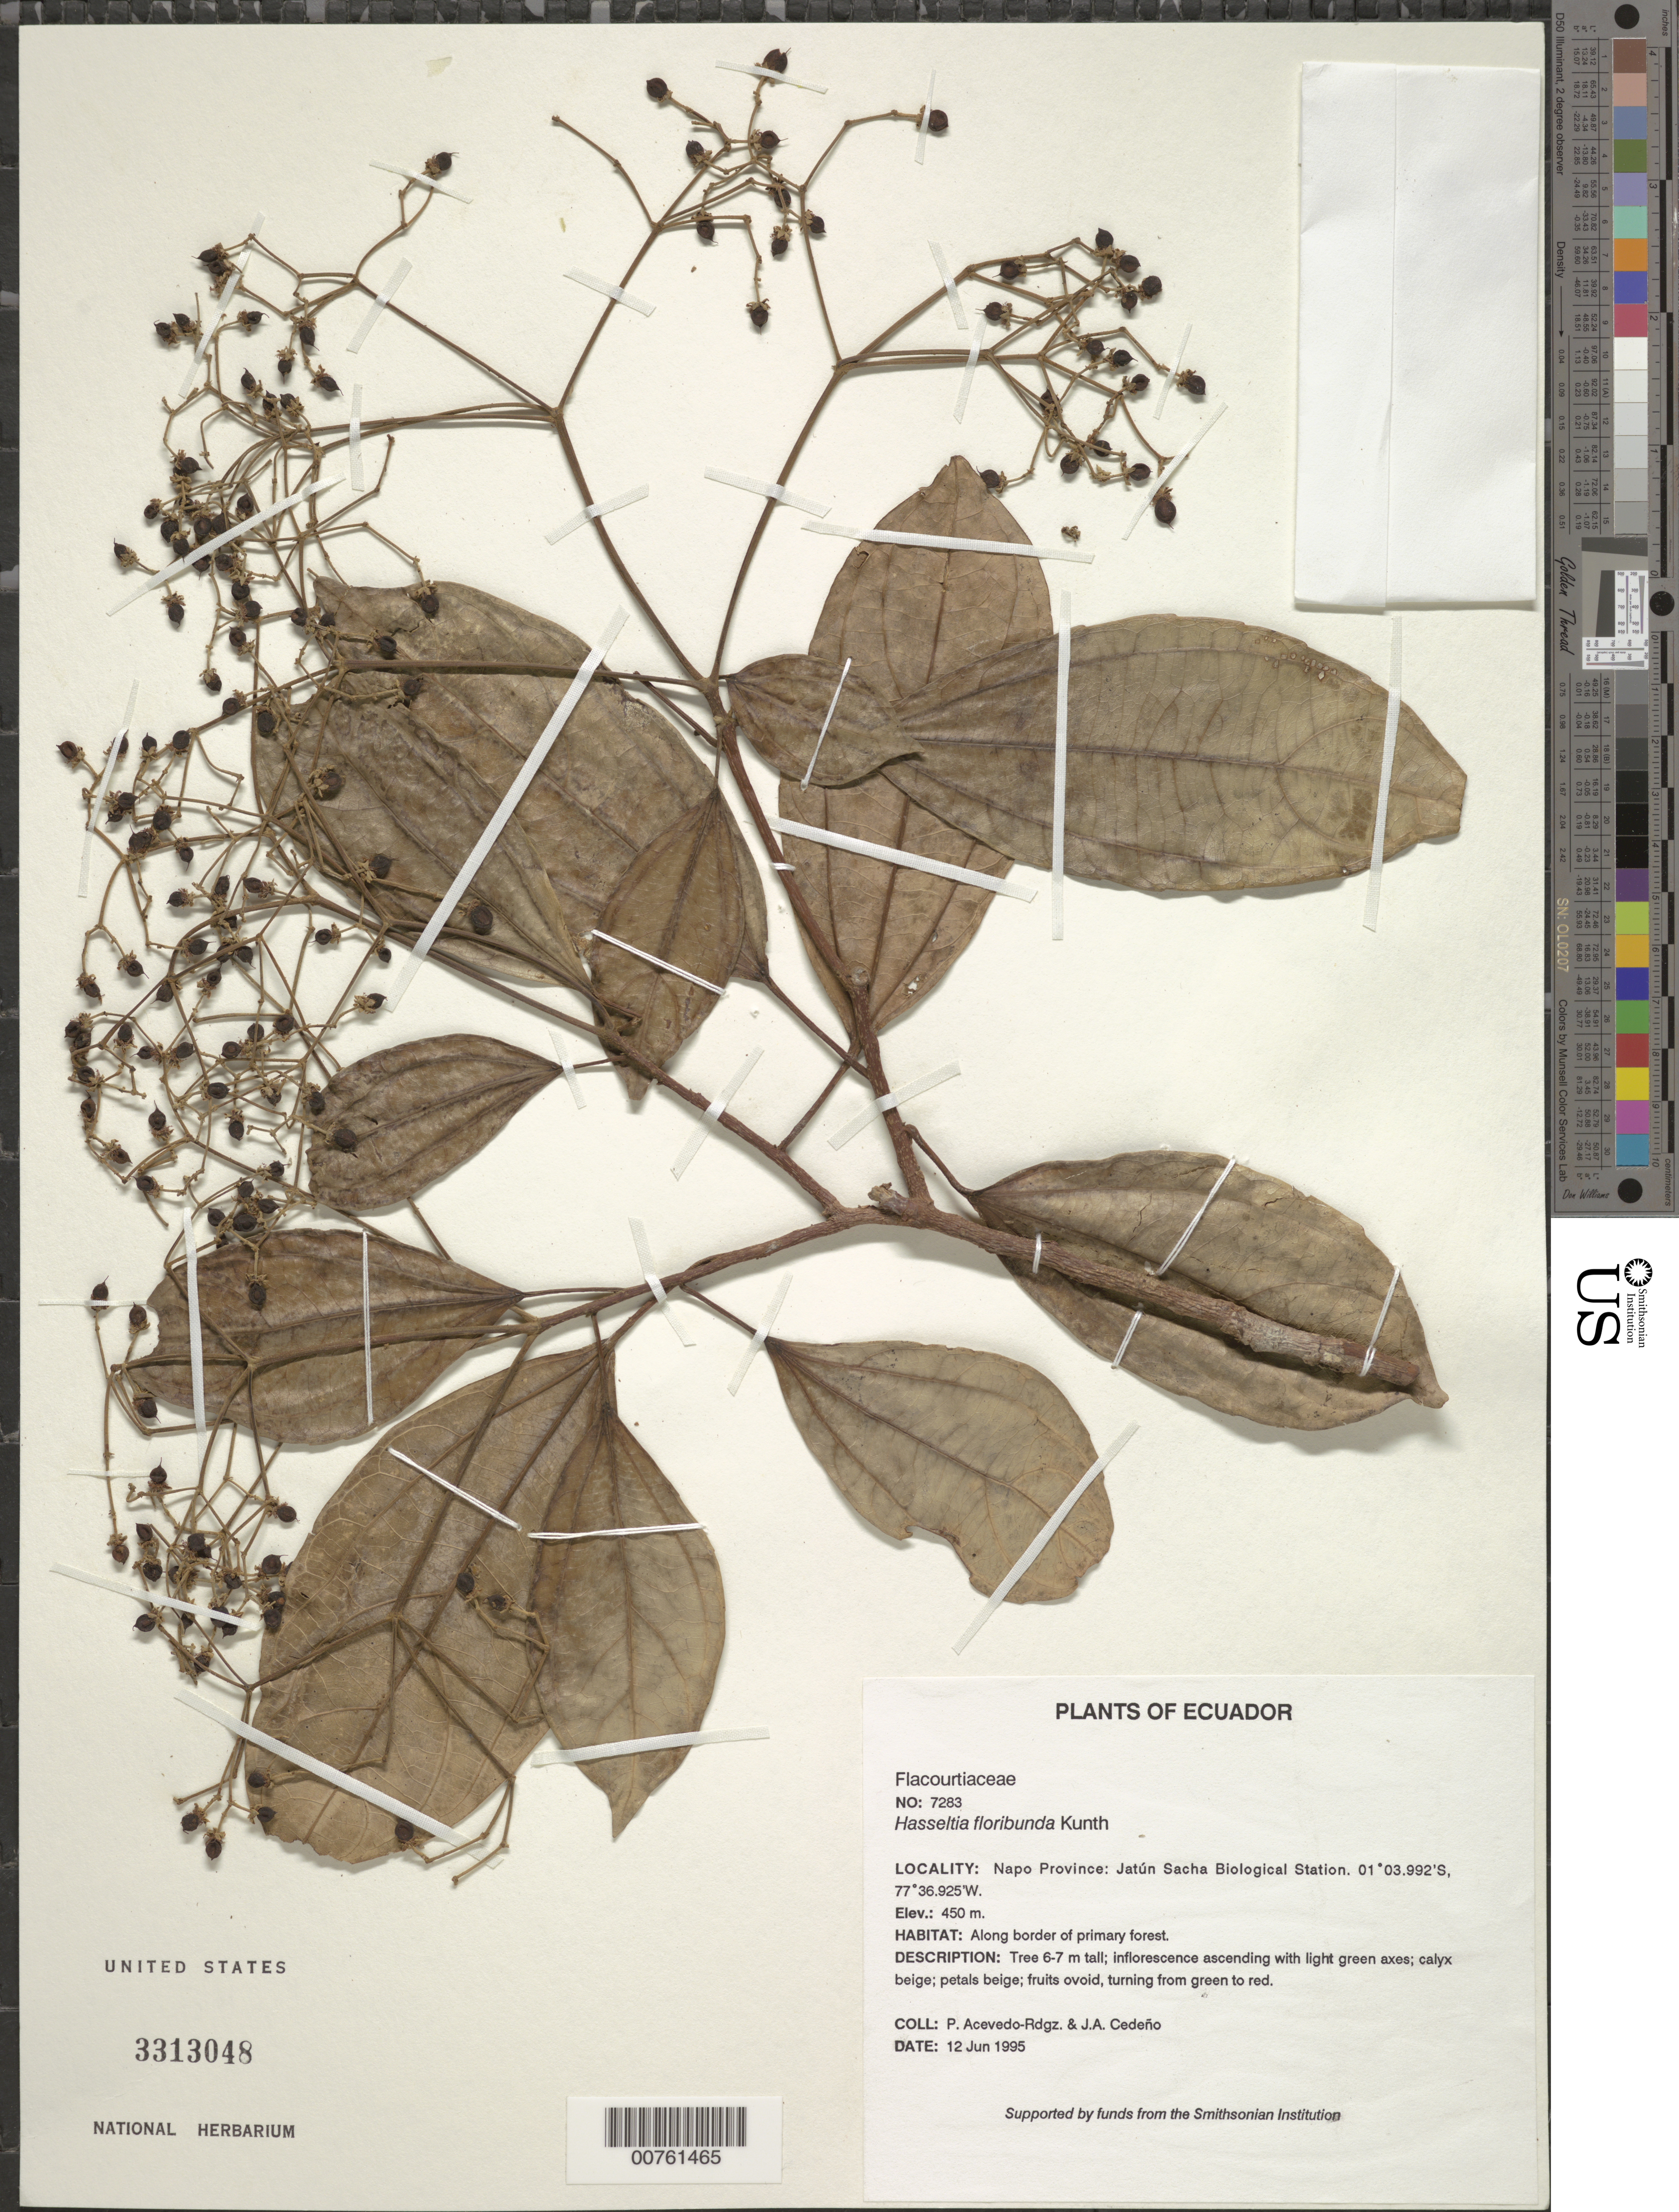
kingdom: Plantae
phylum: Tracheophyta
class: Magnoliopsida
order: Malpighiales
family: Salicaceae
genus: Hasseltia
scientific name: Hasseltia floribunda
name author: Kunth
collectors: P. Acevedo-Rodr. & J. A. Cedeño M.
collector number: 7283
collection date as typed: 12 Jun 1995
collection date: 1995-06-12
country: Ecuador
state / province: Napo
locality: Napo Province: Jatún Sacha Biological Station.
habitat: Along border of primary forest.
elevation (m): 450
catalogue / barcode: US 3313048